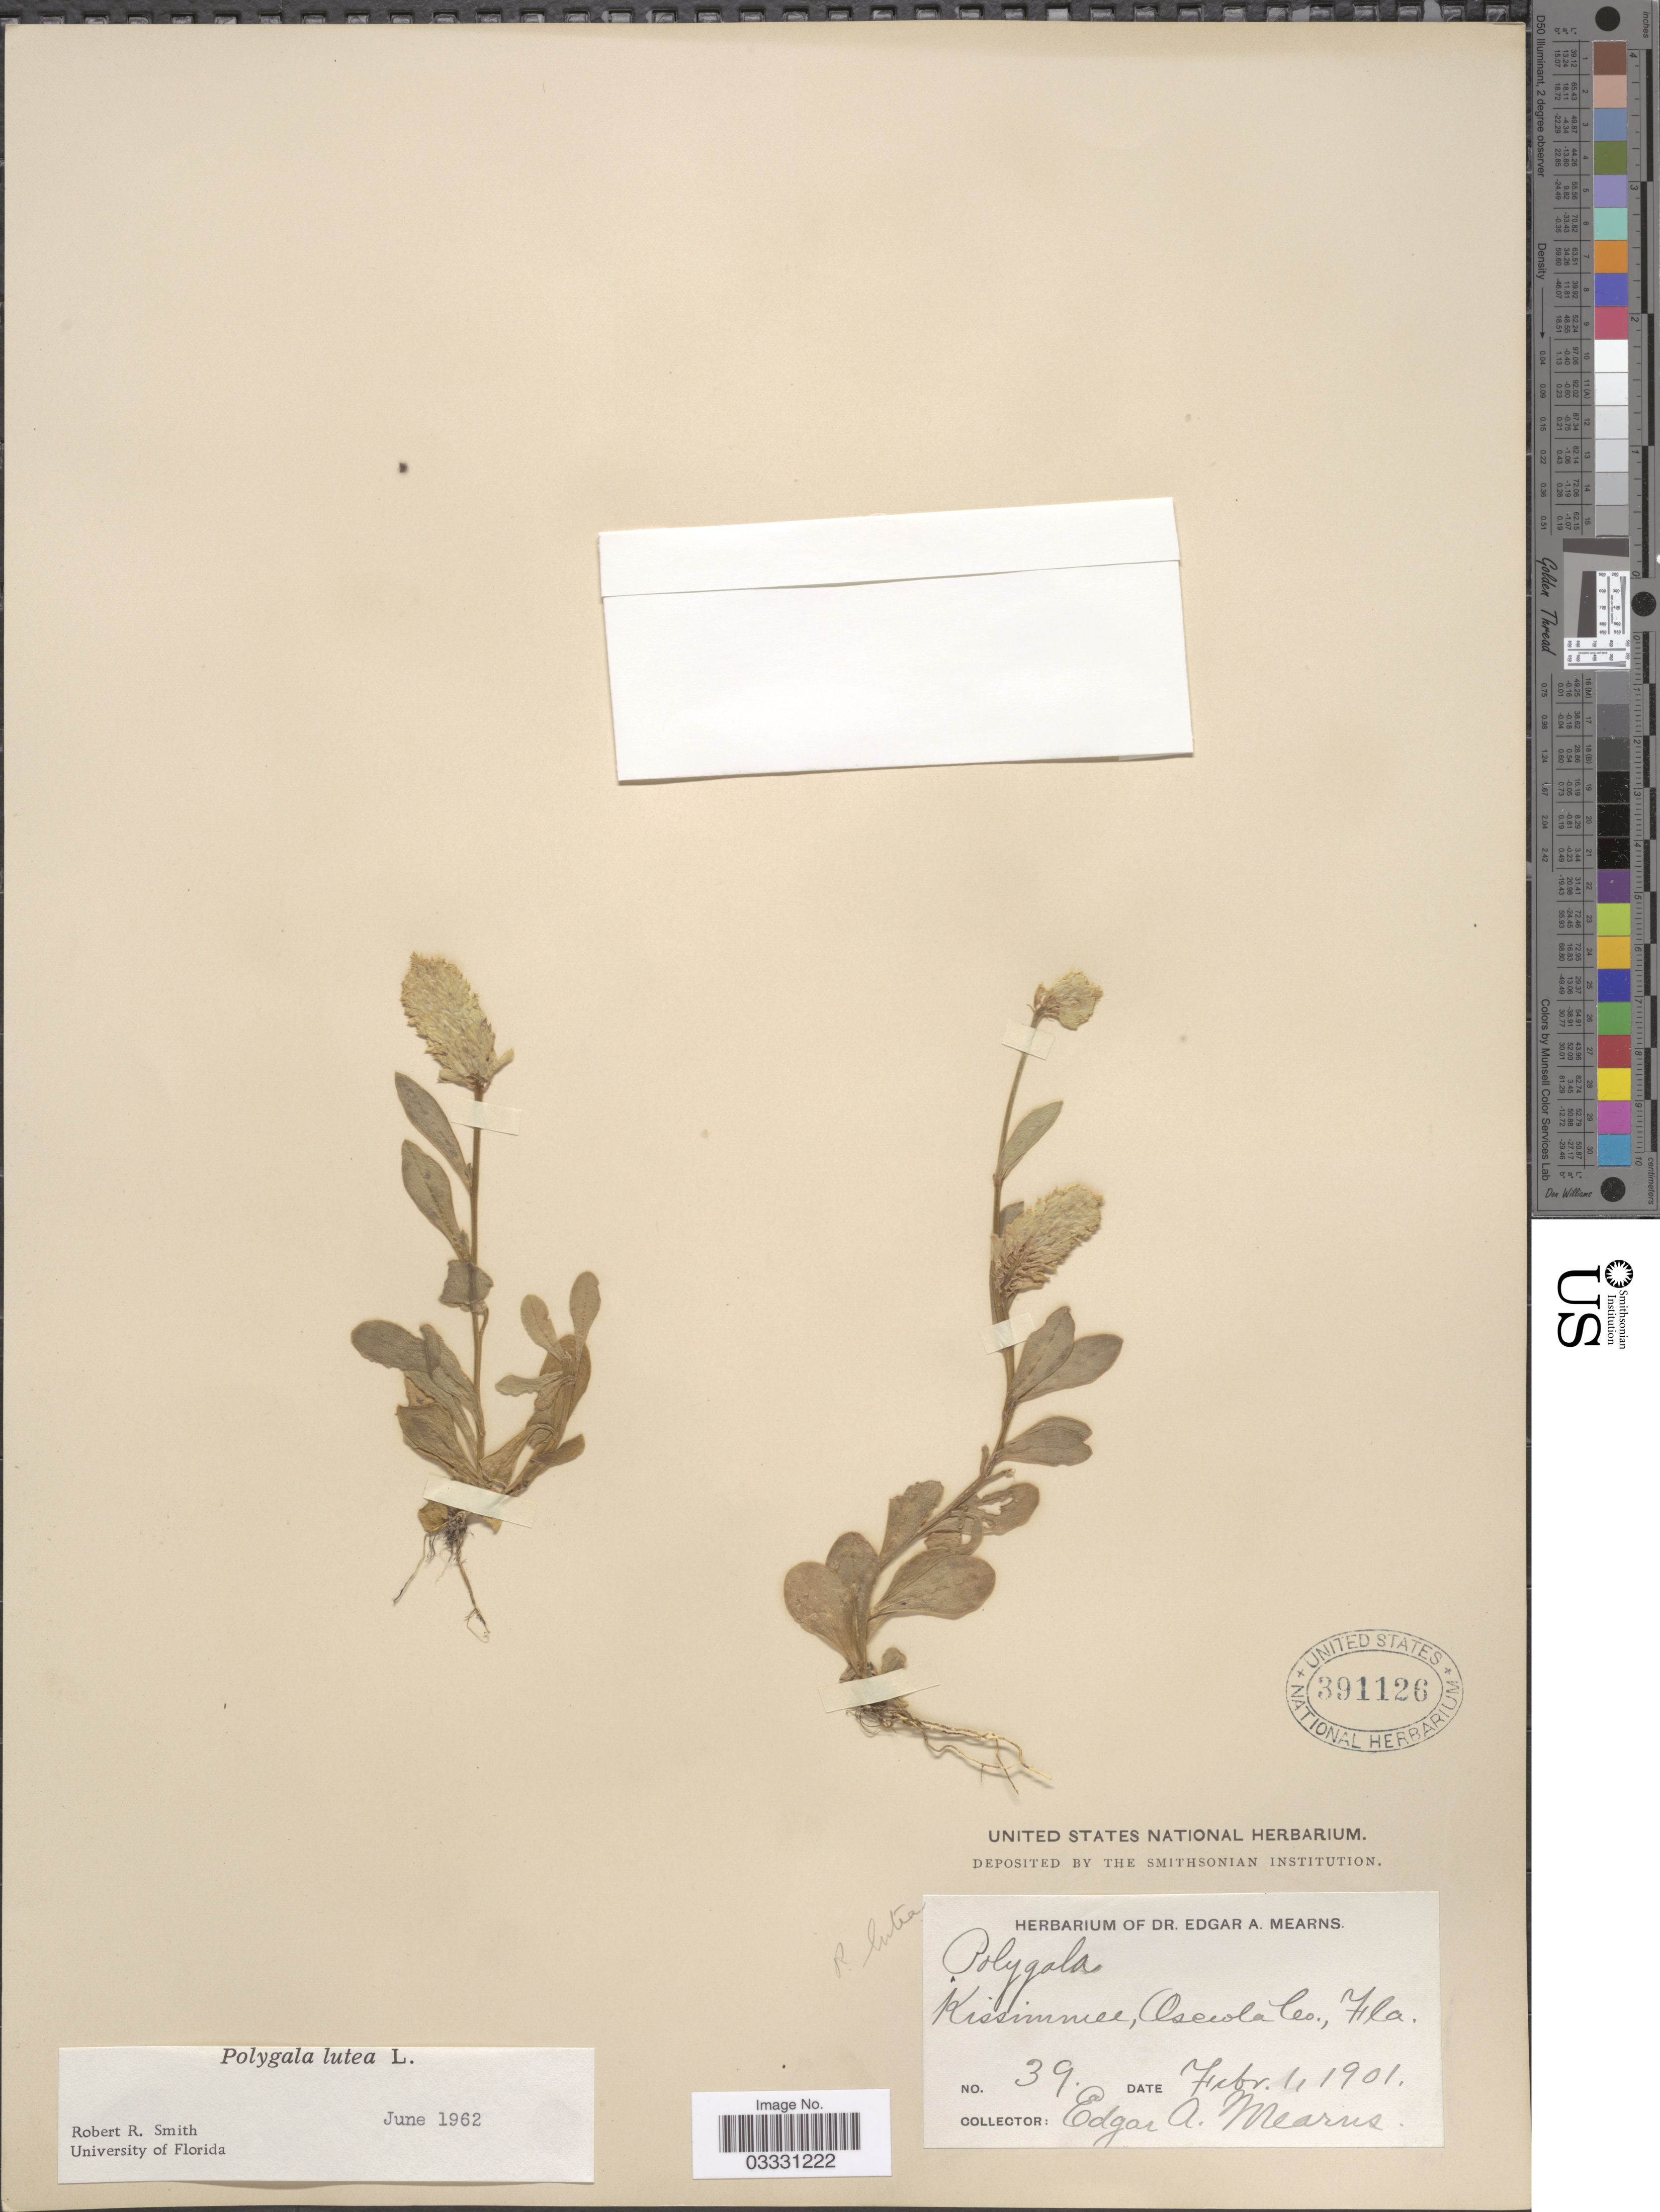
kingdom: Plantae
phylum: Tracheophyta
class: Magnoliopsida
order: Fabales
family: Polygalaceae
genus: Polygala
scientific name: Polygala lutea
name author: L.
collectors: E. A. Mearns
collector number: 39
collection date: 1901-02-01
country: United States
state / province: Florida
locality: Kissimmee, Osceola Co.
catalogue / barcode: US 391126